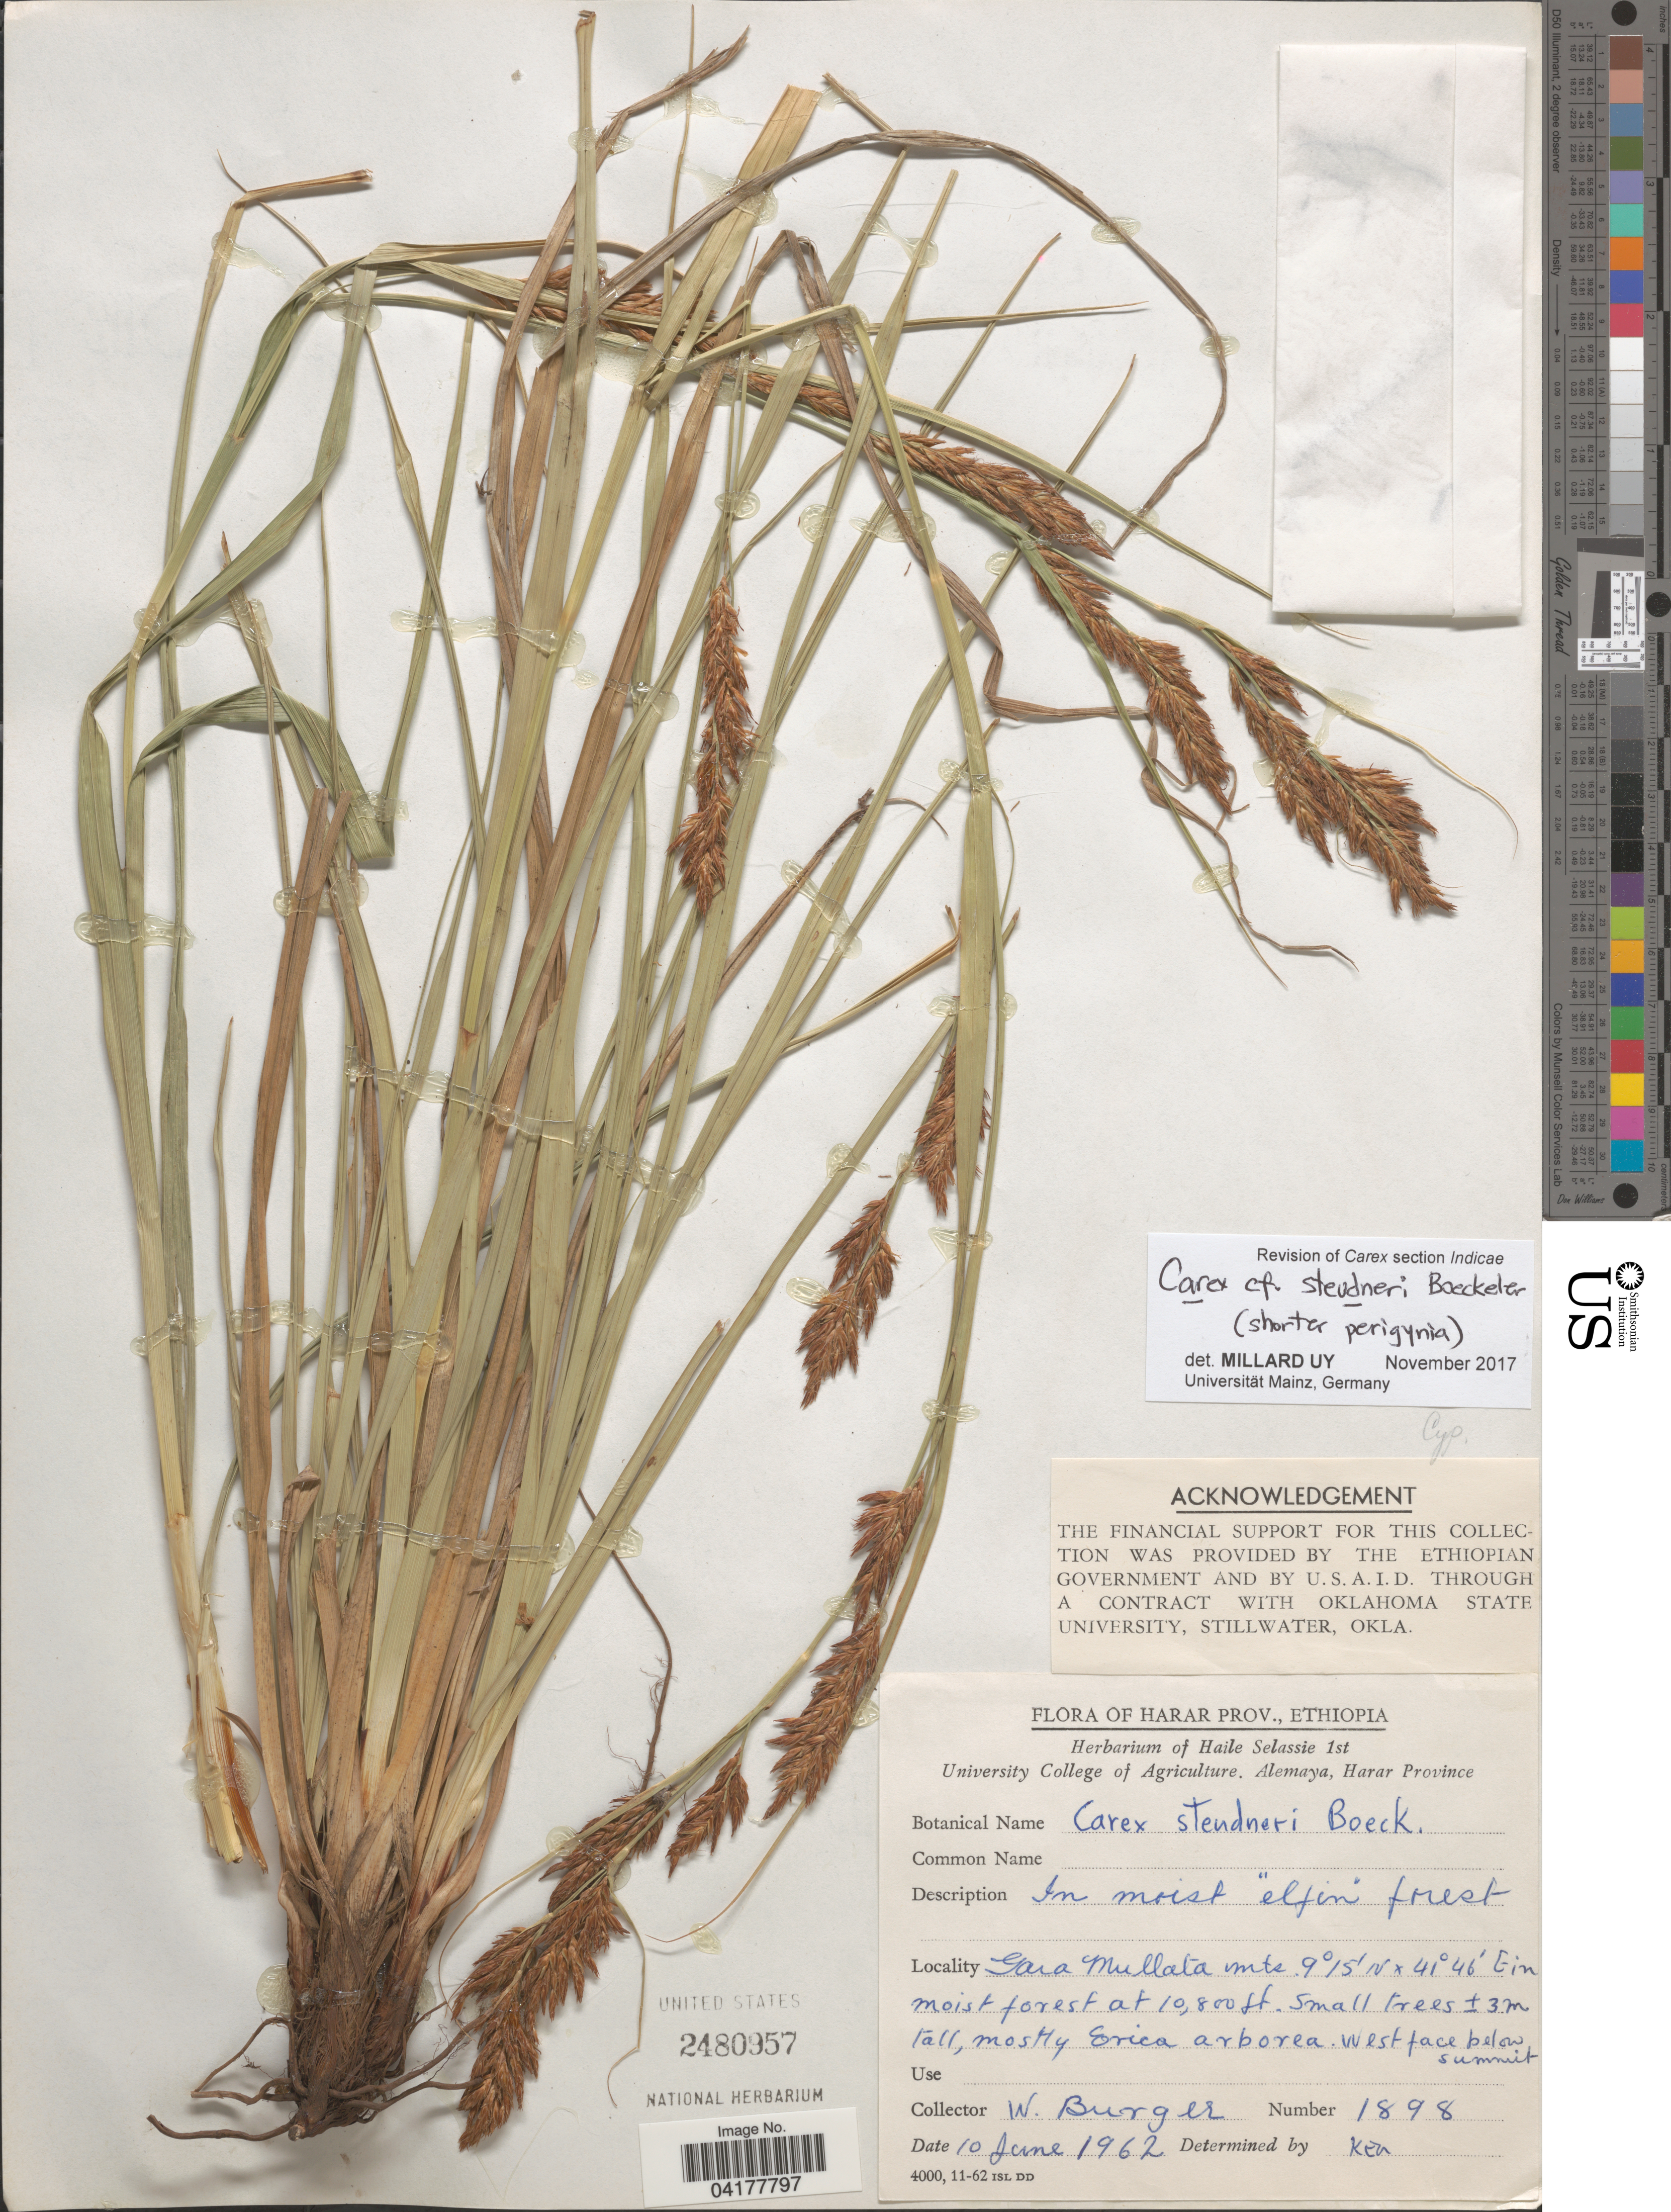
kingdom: Plantae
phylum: Tracheophyta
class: Liliopsida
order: Poales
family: Cyperaceae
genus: Carex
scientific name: Carex steudneri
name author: Boeckeler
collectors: W. Burger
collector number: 1898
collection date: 1962-06-10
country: Ethiopia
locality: Harar Prov. Gara Mullata mts.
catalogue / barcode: US 2480957